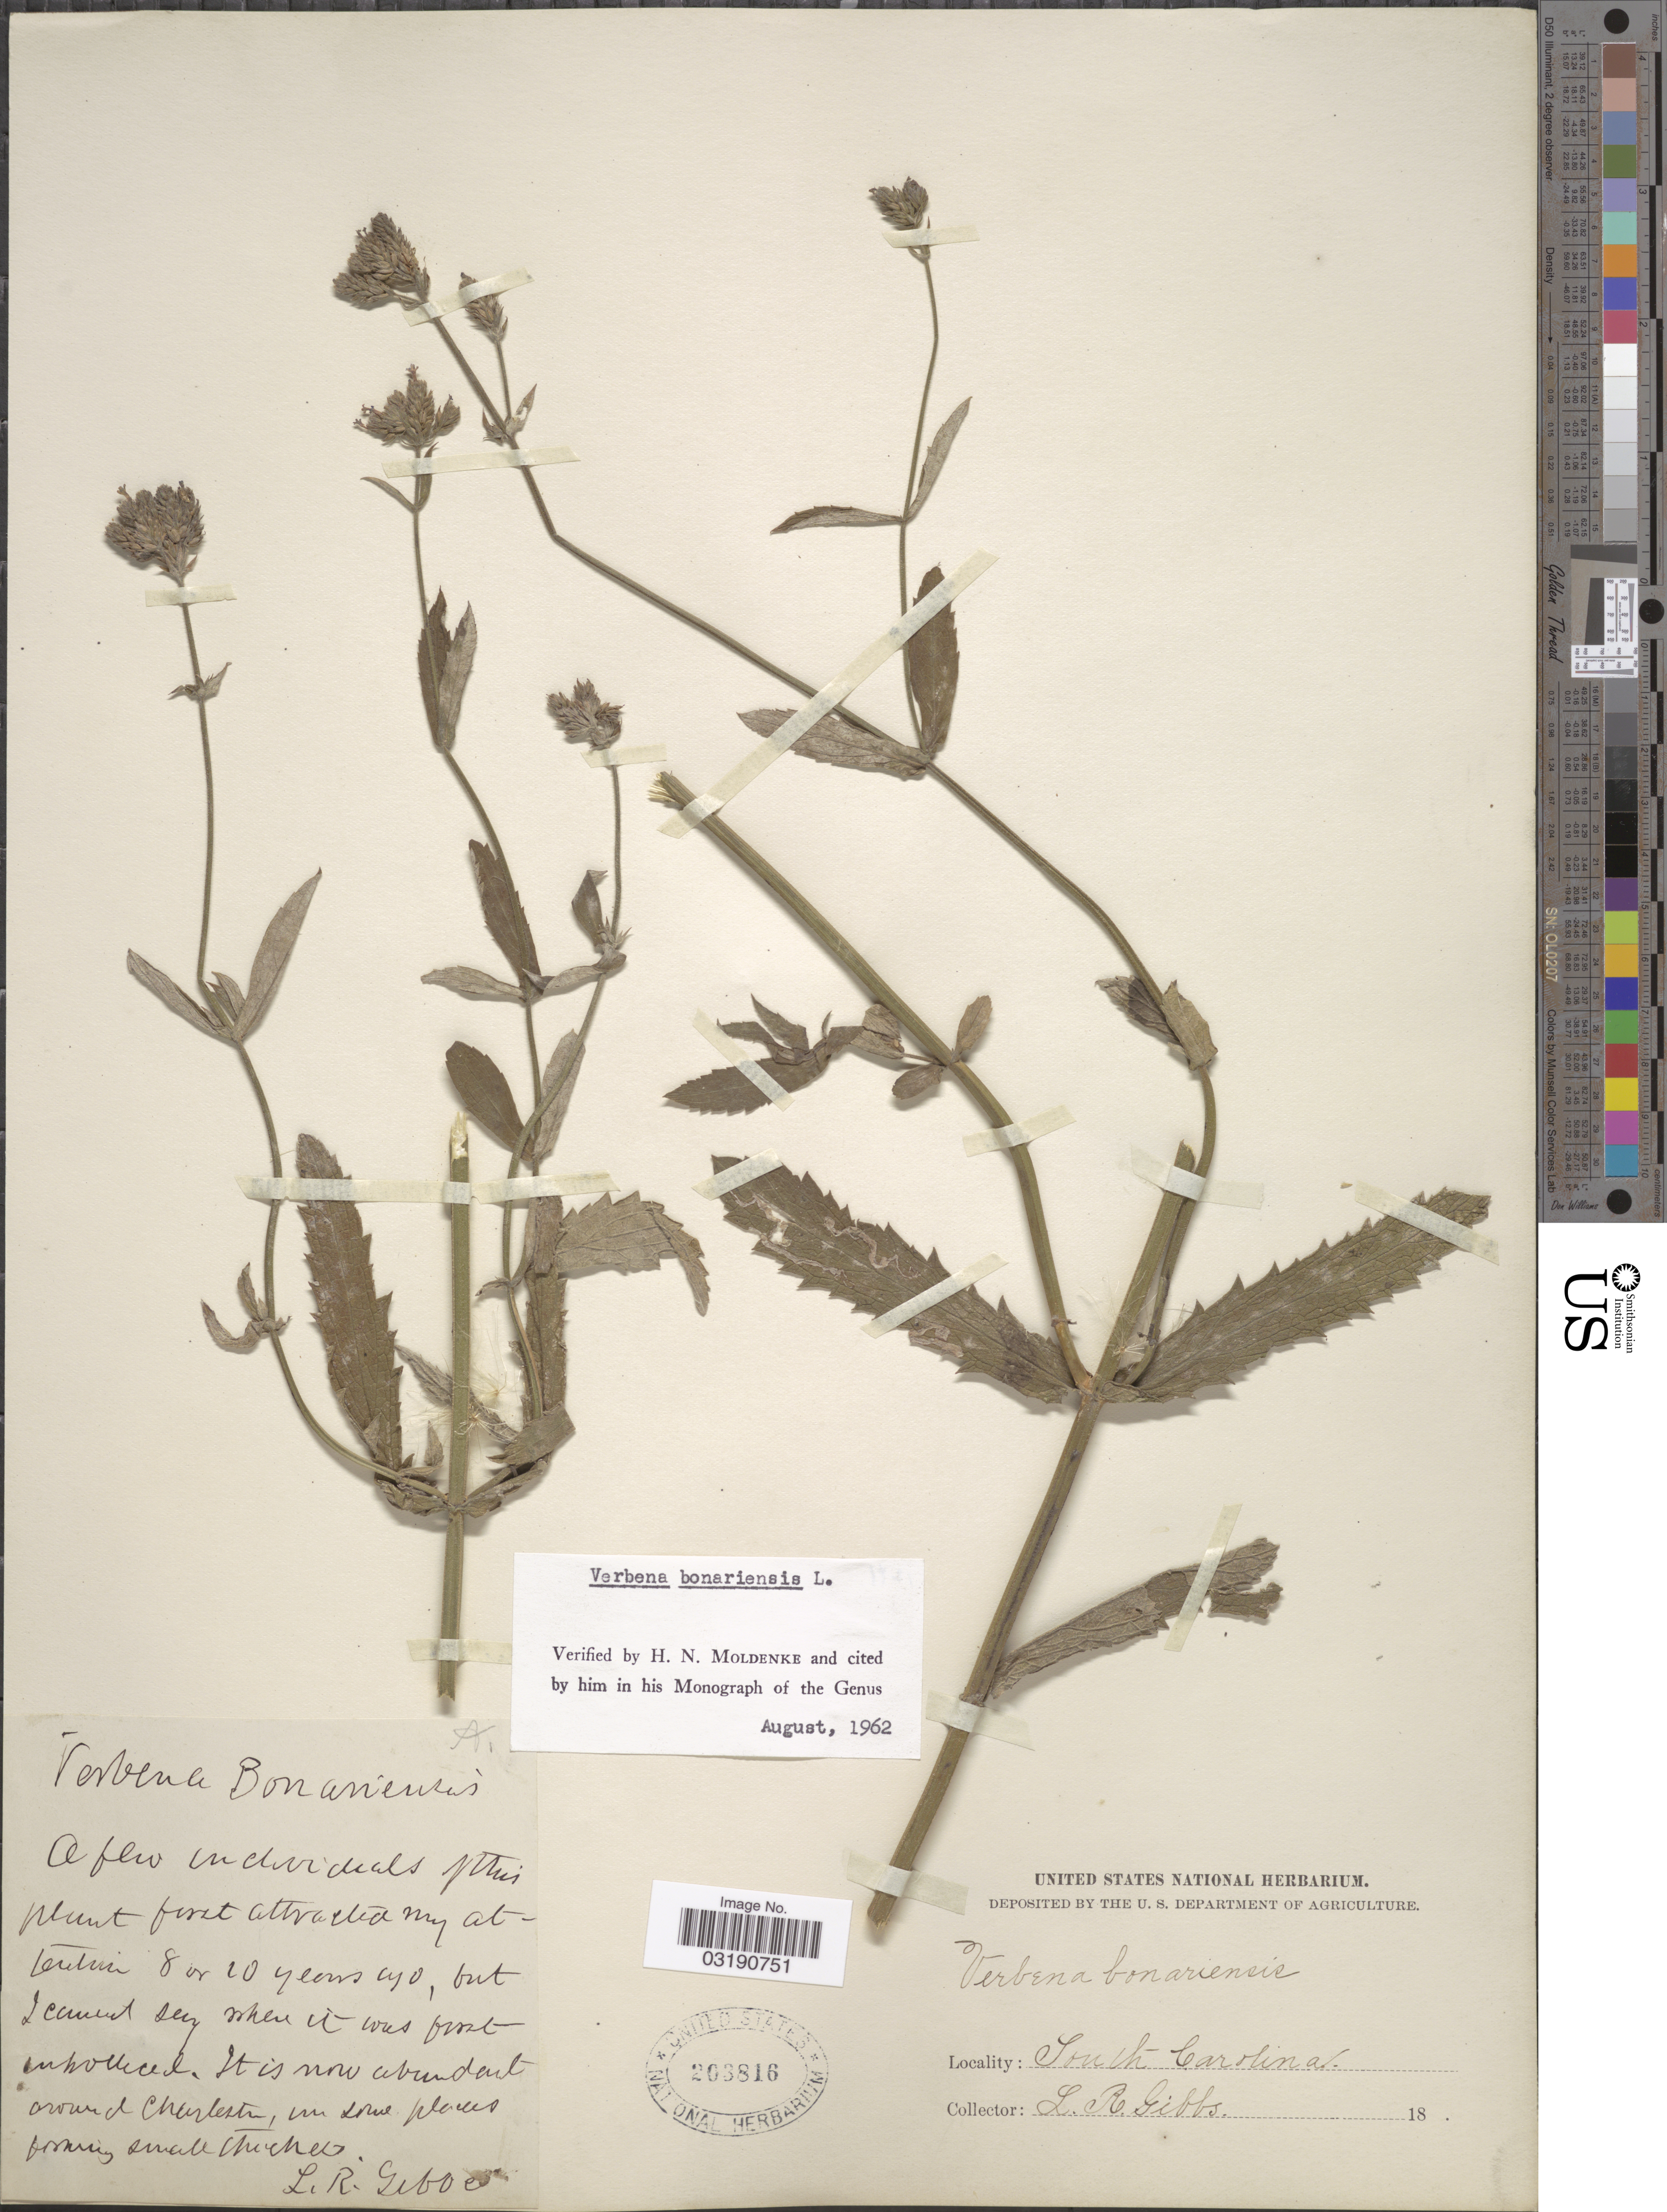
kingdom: Plantae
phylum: Tracheophyta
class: Magnoliopsida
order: Lamiales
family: Verbenaceae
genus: Verbena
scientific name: Verbena bonariensis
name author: L.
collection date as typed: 18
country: United States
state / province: South Carolina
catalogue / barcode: US 203816